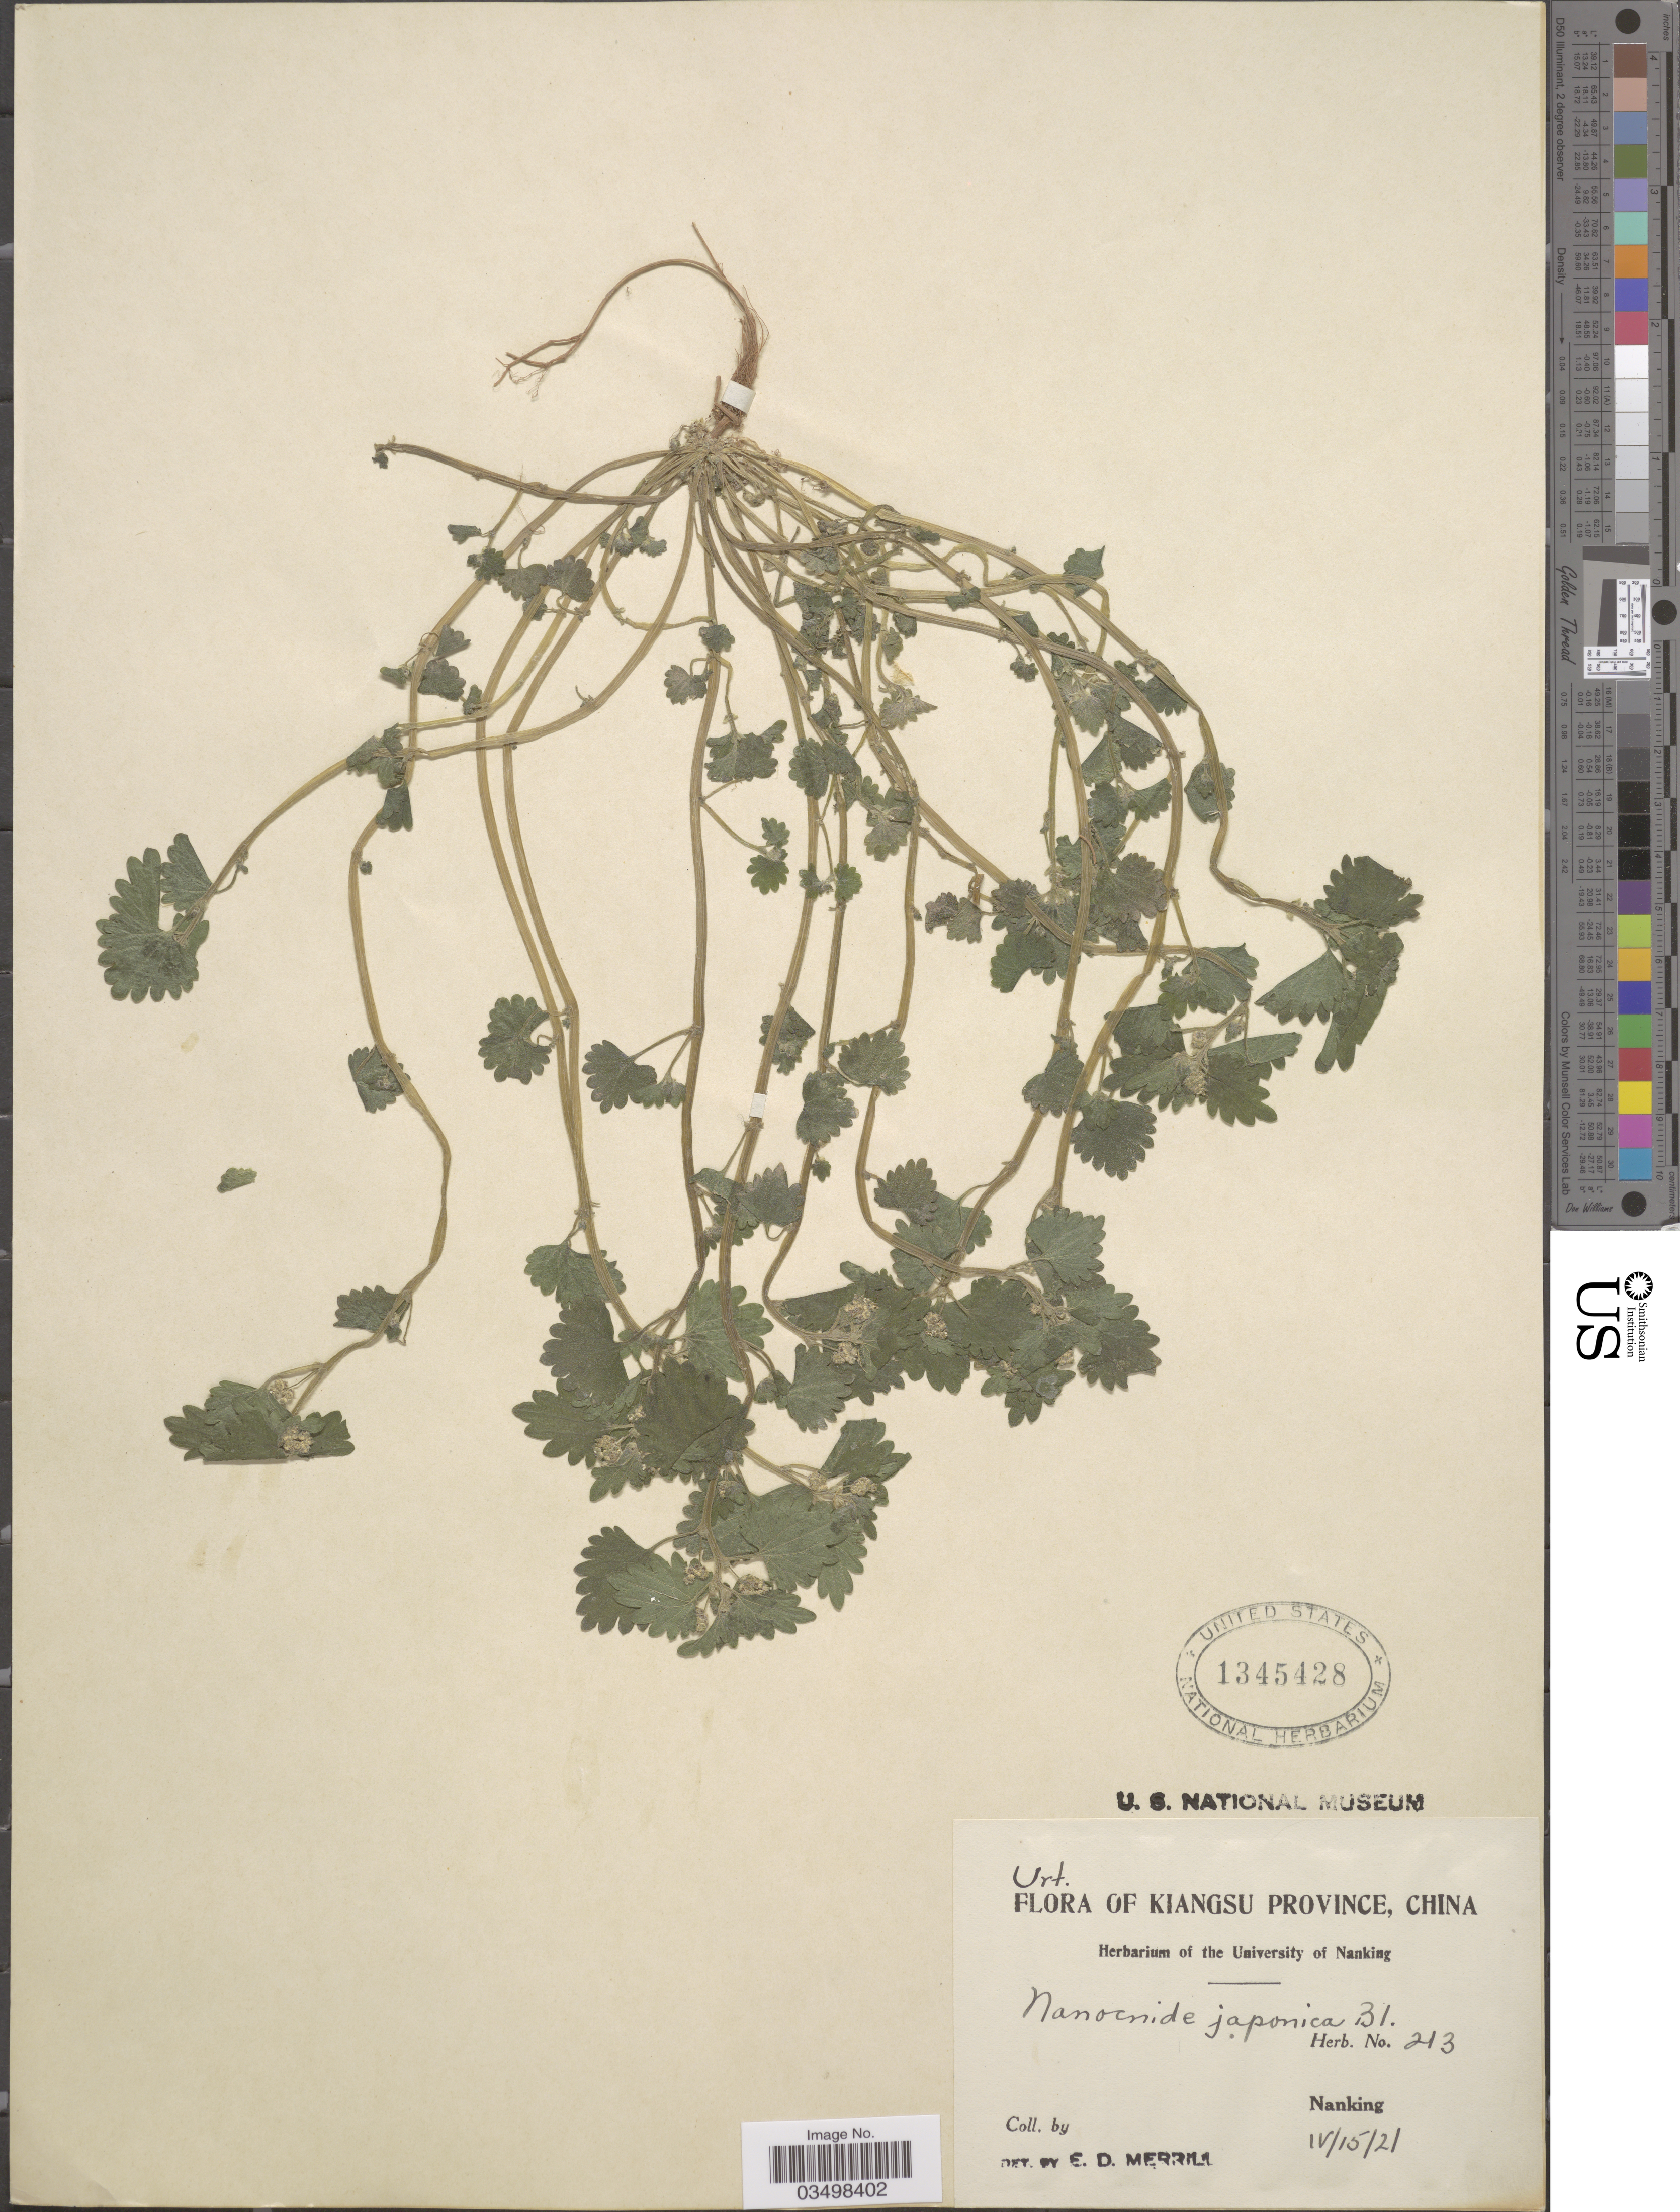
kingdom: Plantae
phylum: Tracheophyta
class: Magnoliopsida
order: Rosales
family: Urticaceae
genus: Nanocnide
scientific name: Nanocnide japonica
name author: Blume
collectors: ex herb. University of Nanking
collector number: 213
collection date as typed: Transcribed d/m/y: 15/4/21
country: China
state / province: Jiangsu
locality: Kiangsu Province. Nanking.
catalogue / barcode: US 1345428